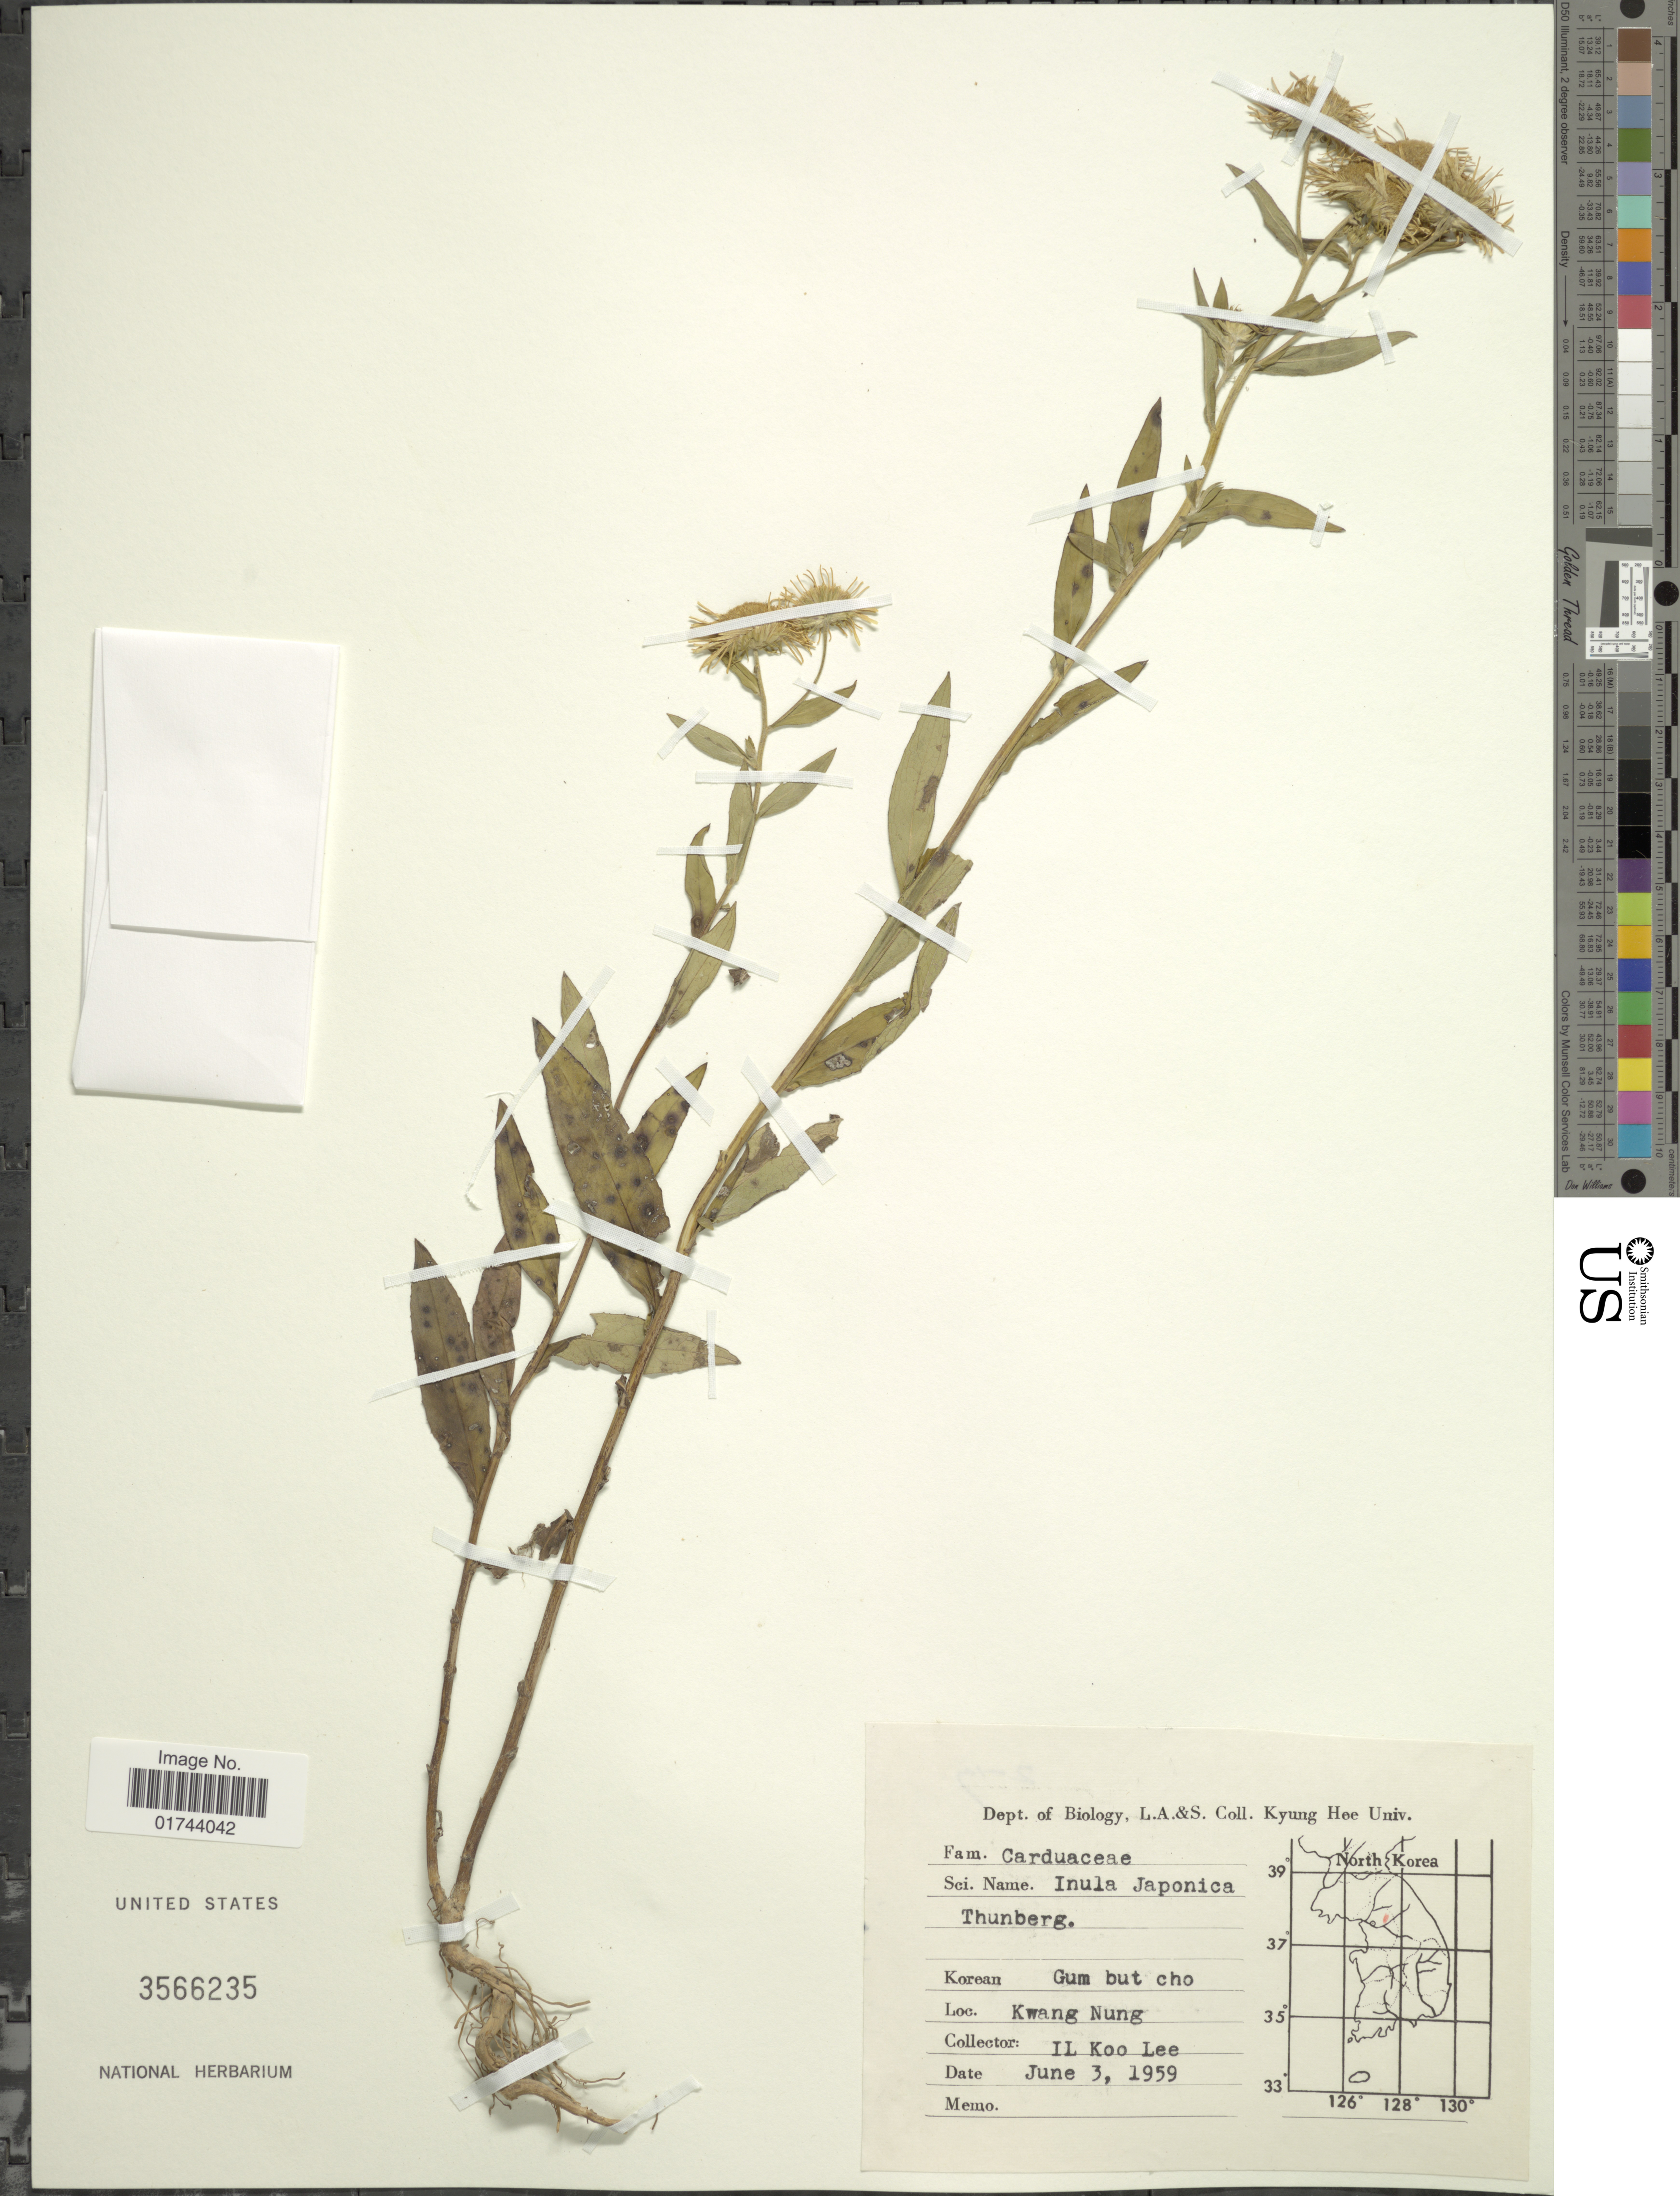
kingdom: Plantae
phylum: Tracheophyta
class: Magnoliopsida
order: Asterales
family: Asteraceae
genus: Inula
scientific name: Inula japonica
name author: Thunb.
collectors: I. Lee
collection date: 1959-06-03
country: South Korea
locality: Kwang Nung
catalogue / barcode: US 3566235